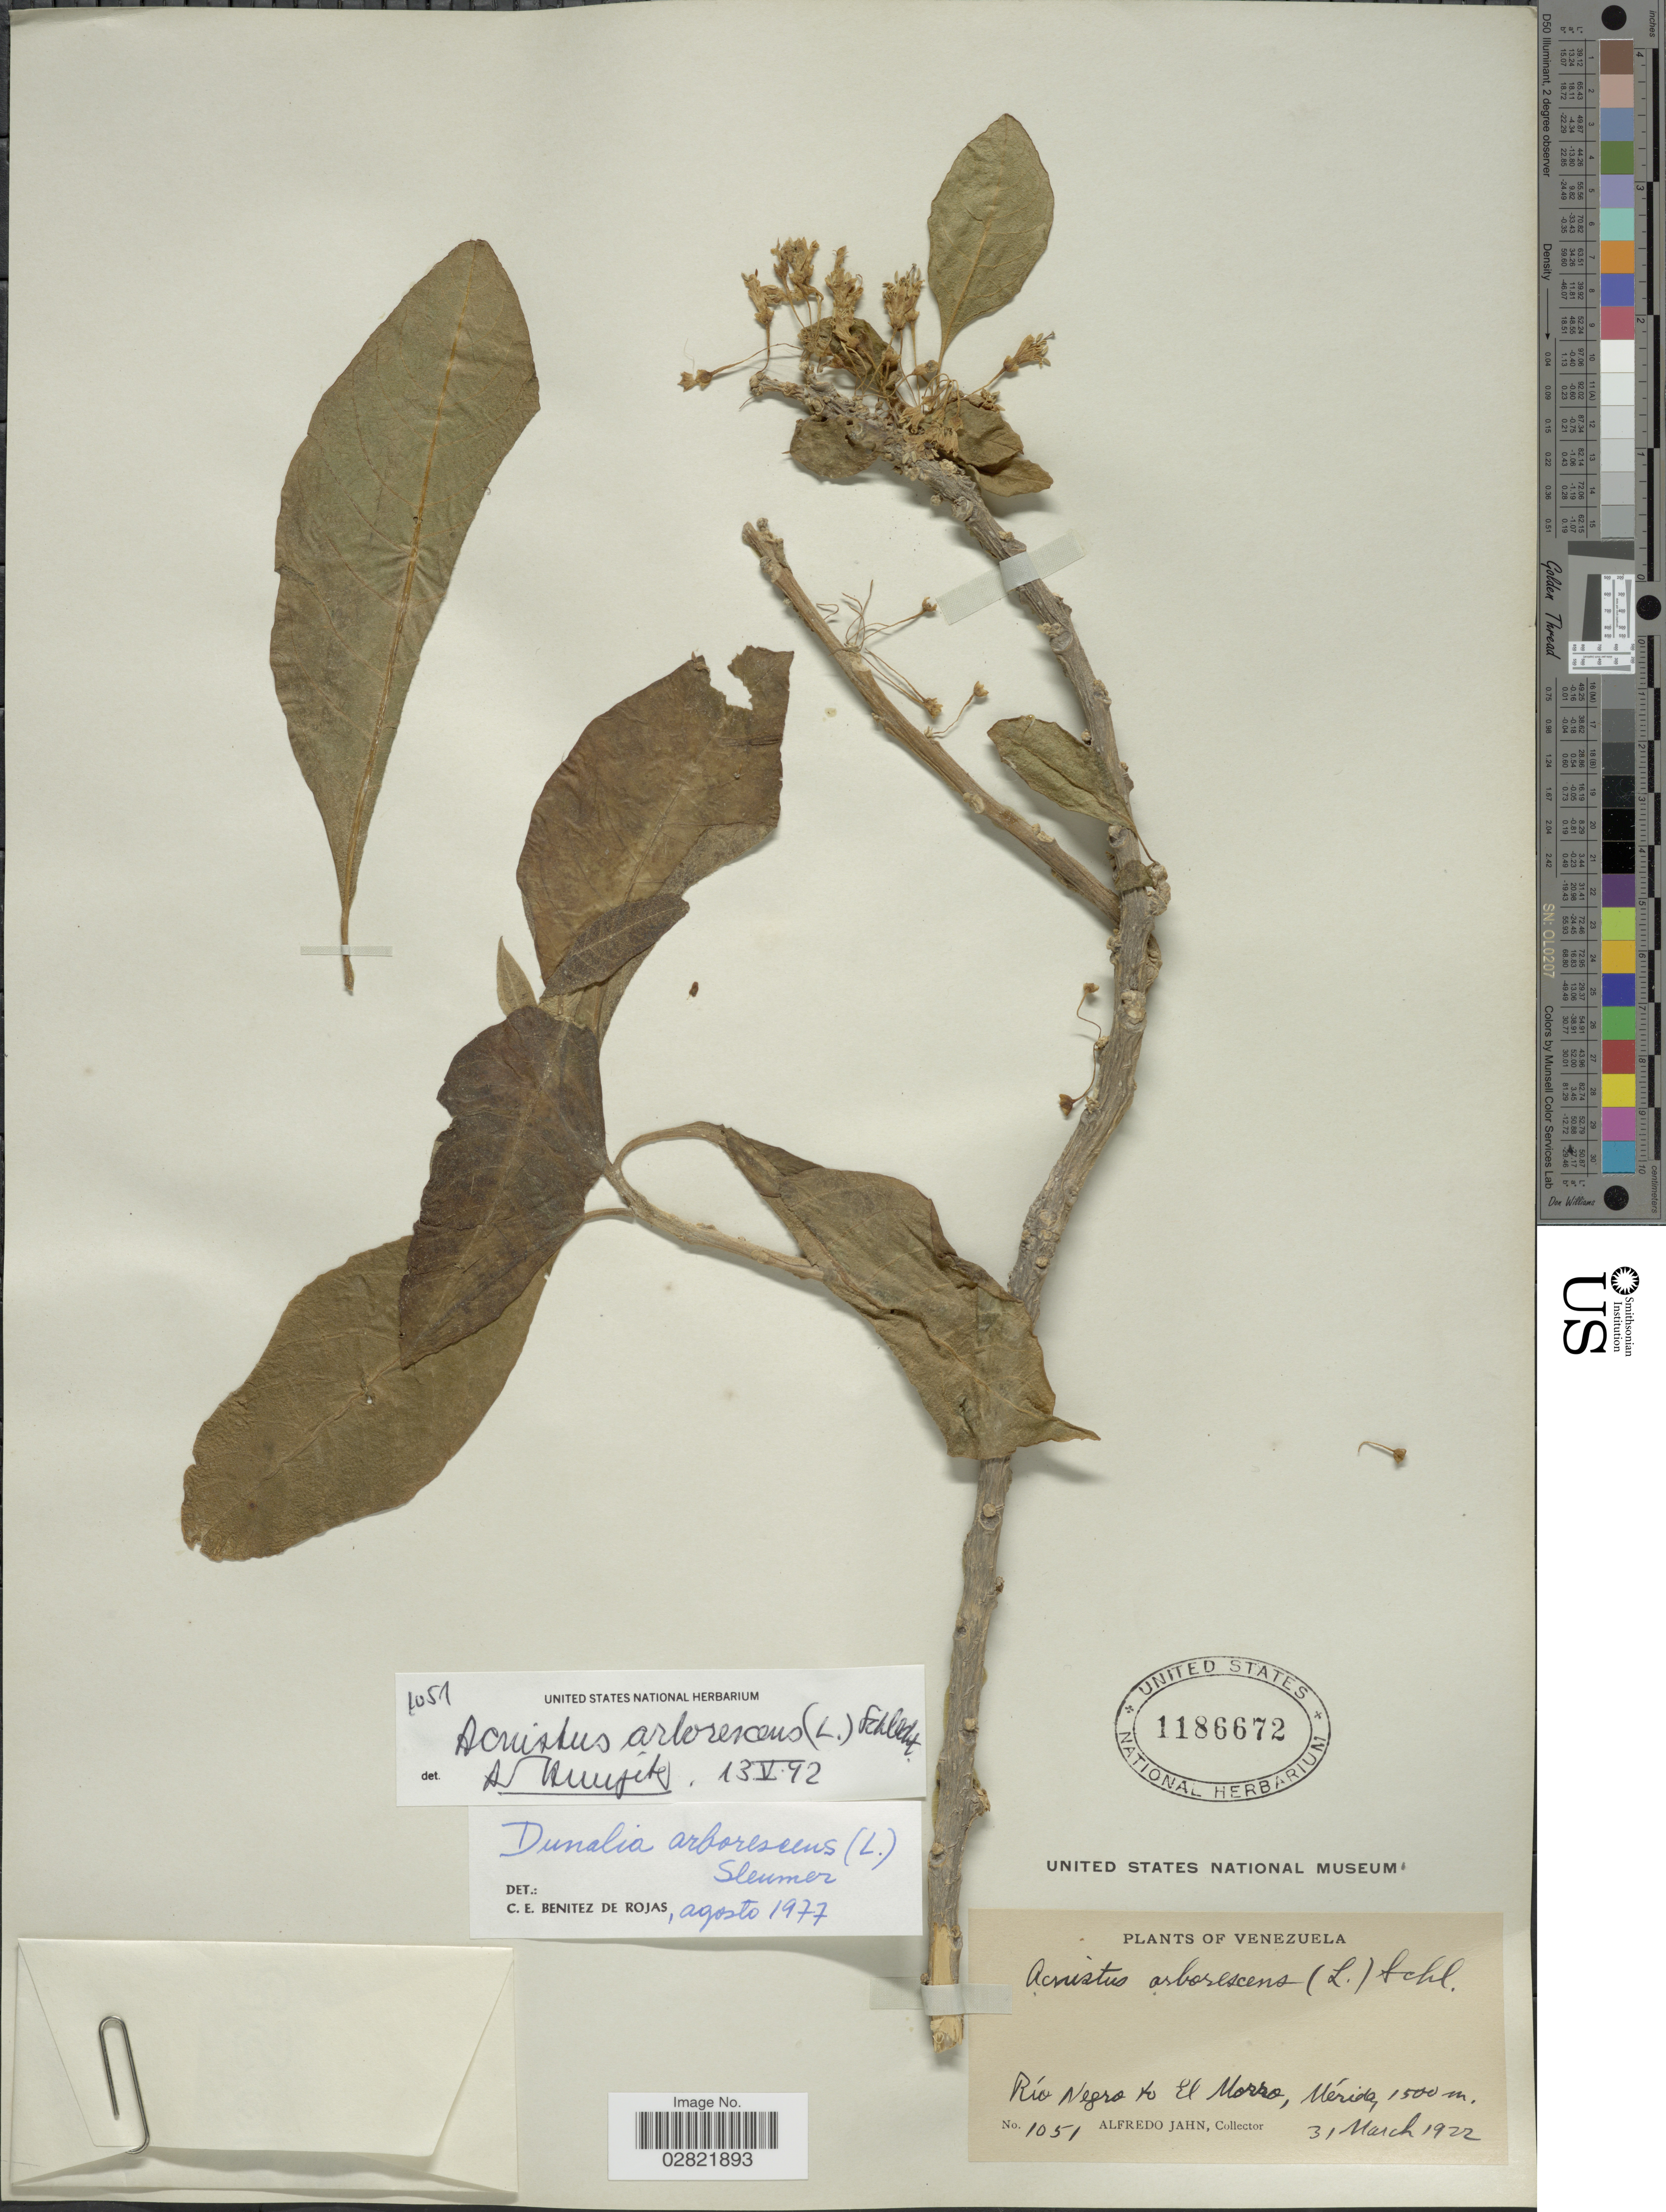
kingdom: Plantae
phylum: Tracheophyta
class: Magnoliopsida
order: Solanales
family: Solanaceae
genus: Acnistus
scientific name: Acnistus arborescens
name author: (L.) Schltdl.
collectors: A. Jahn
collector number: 1051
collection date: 1922-03-31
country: Venezuela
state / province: Mérida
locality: Río Negro to El Morro, Mérida.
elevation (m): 1500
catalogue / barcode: US 1186672